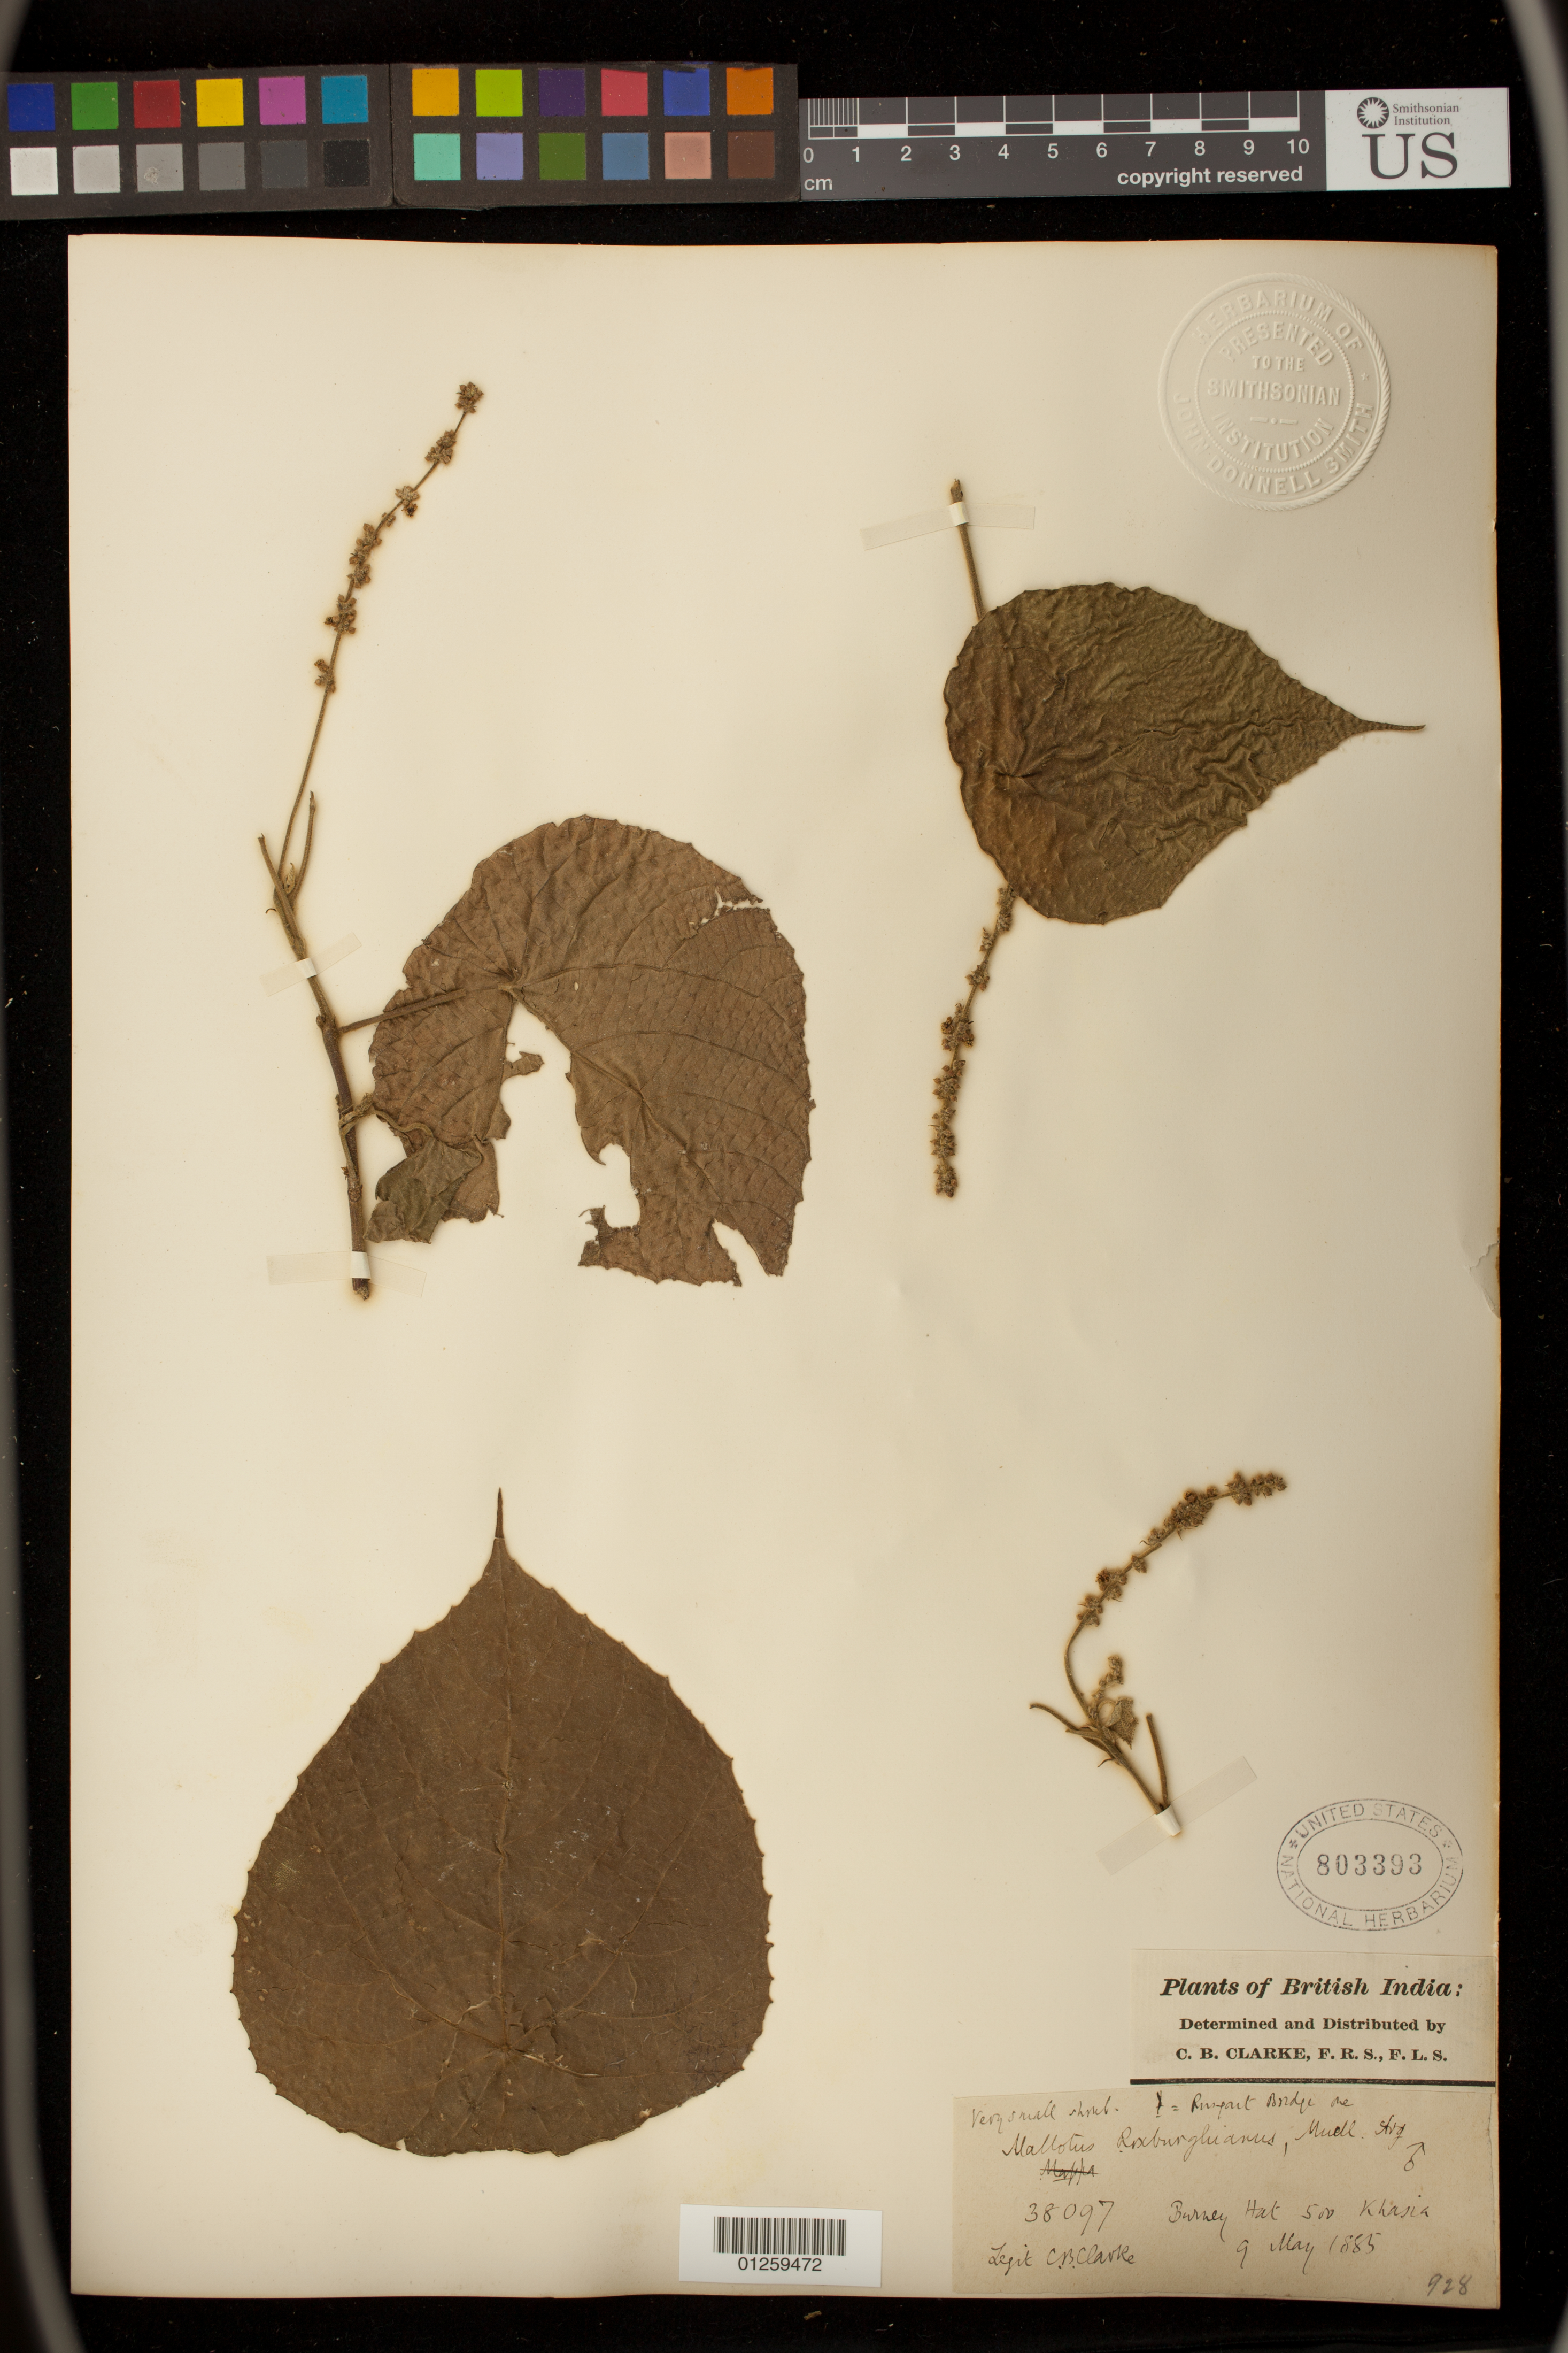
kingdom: Plantae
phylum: Tracheophyta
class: Magnoliopsida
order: Malpighiales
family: Euphorbiaceae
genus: Mallotus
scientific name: Mallotus roxburghianus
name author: Müll. Arg.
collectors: C. B. Clarke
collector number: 38097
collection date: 1885-05-09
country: India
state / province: Meghalaya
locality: Burney Hat [Assam] 500 Khasia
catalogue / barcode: US 803393